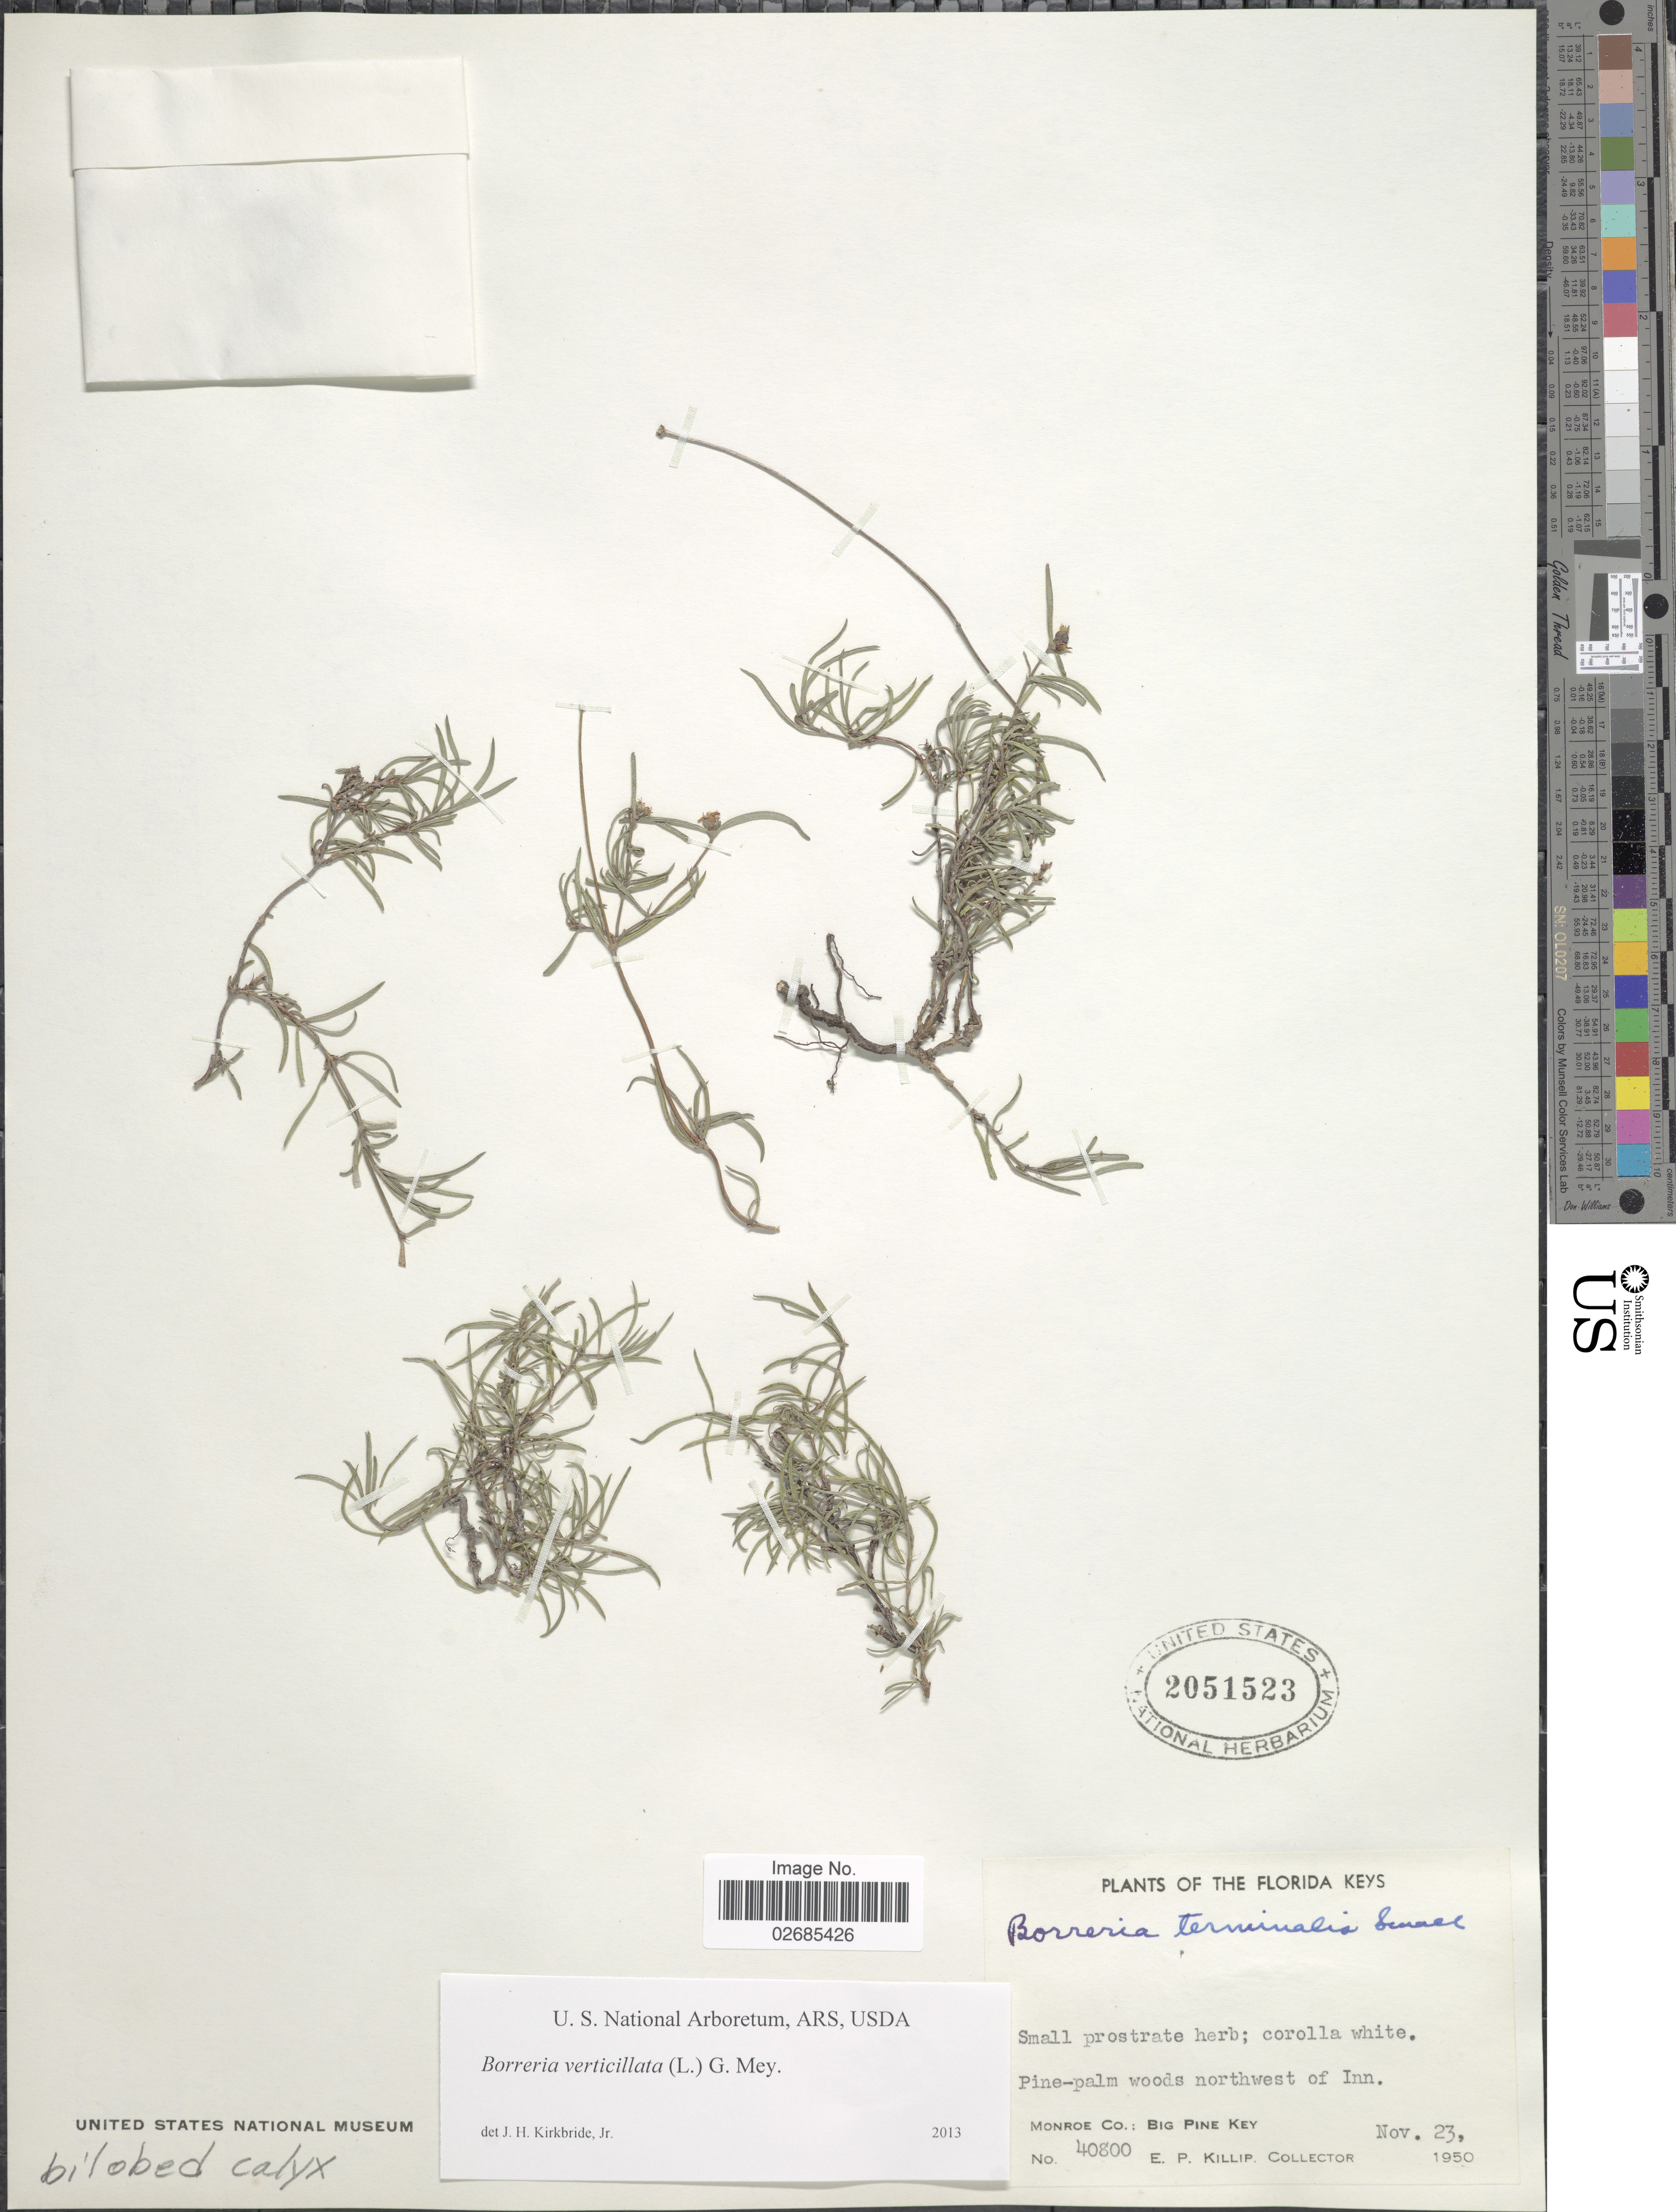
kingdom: Plantae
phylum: Tracheophyta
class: Magnoliopsida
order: Gentianales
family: Rubiaceae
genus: Borreria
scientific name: Borreria verticillata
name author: (L.) G. Mey.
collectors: E. P. Killip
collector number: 40800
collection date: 1950-11-23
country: United States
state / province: Florida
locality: Florida Keys. Pine-palm woods northwest of Inn. Monroe Co.: Big Pine Key.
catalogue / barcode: US 2051523